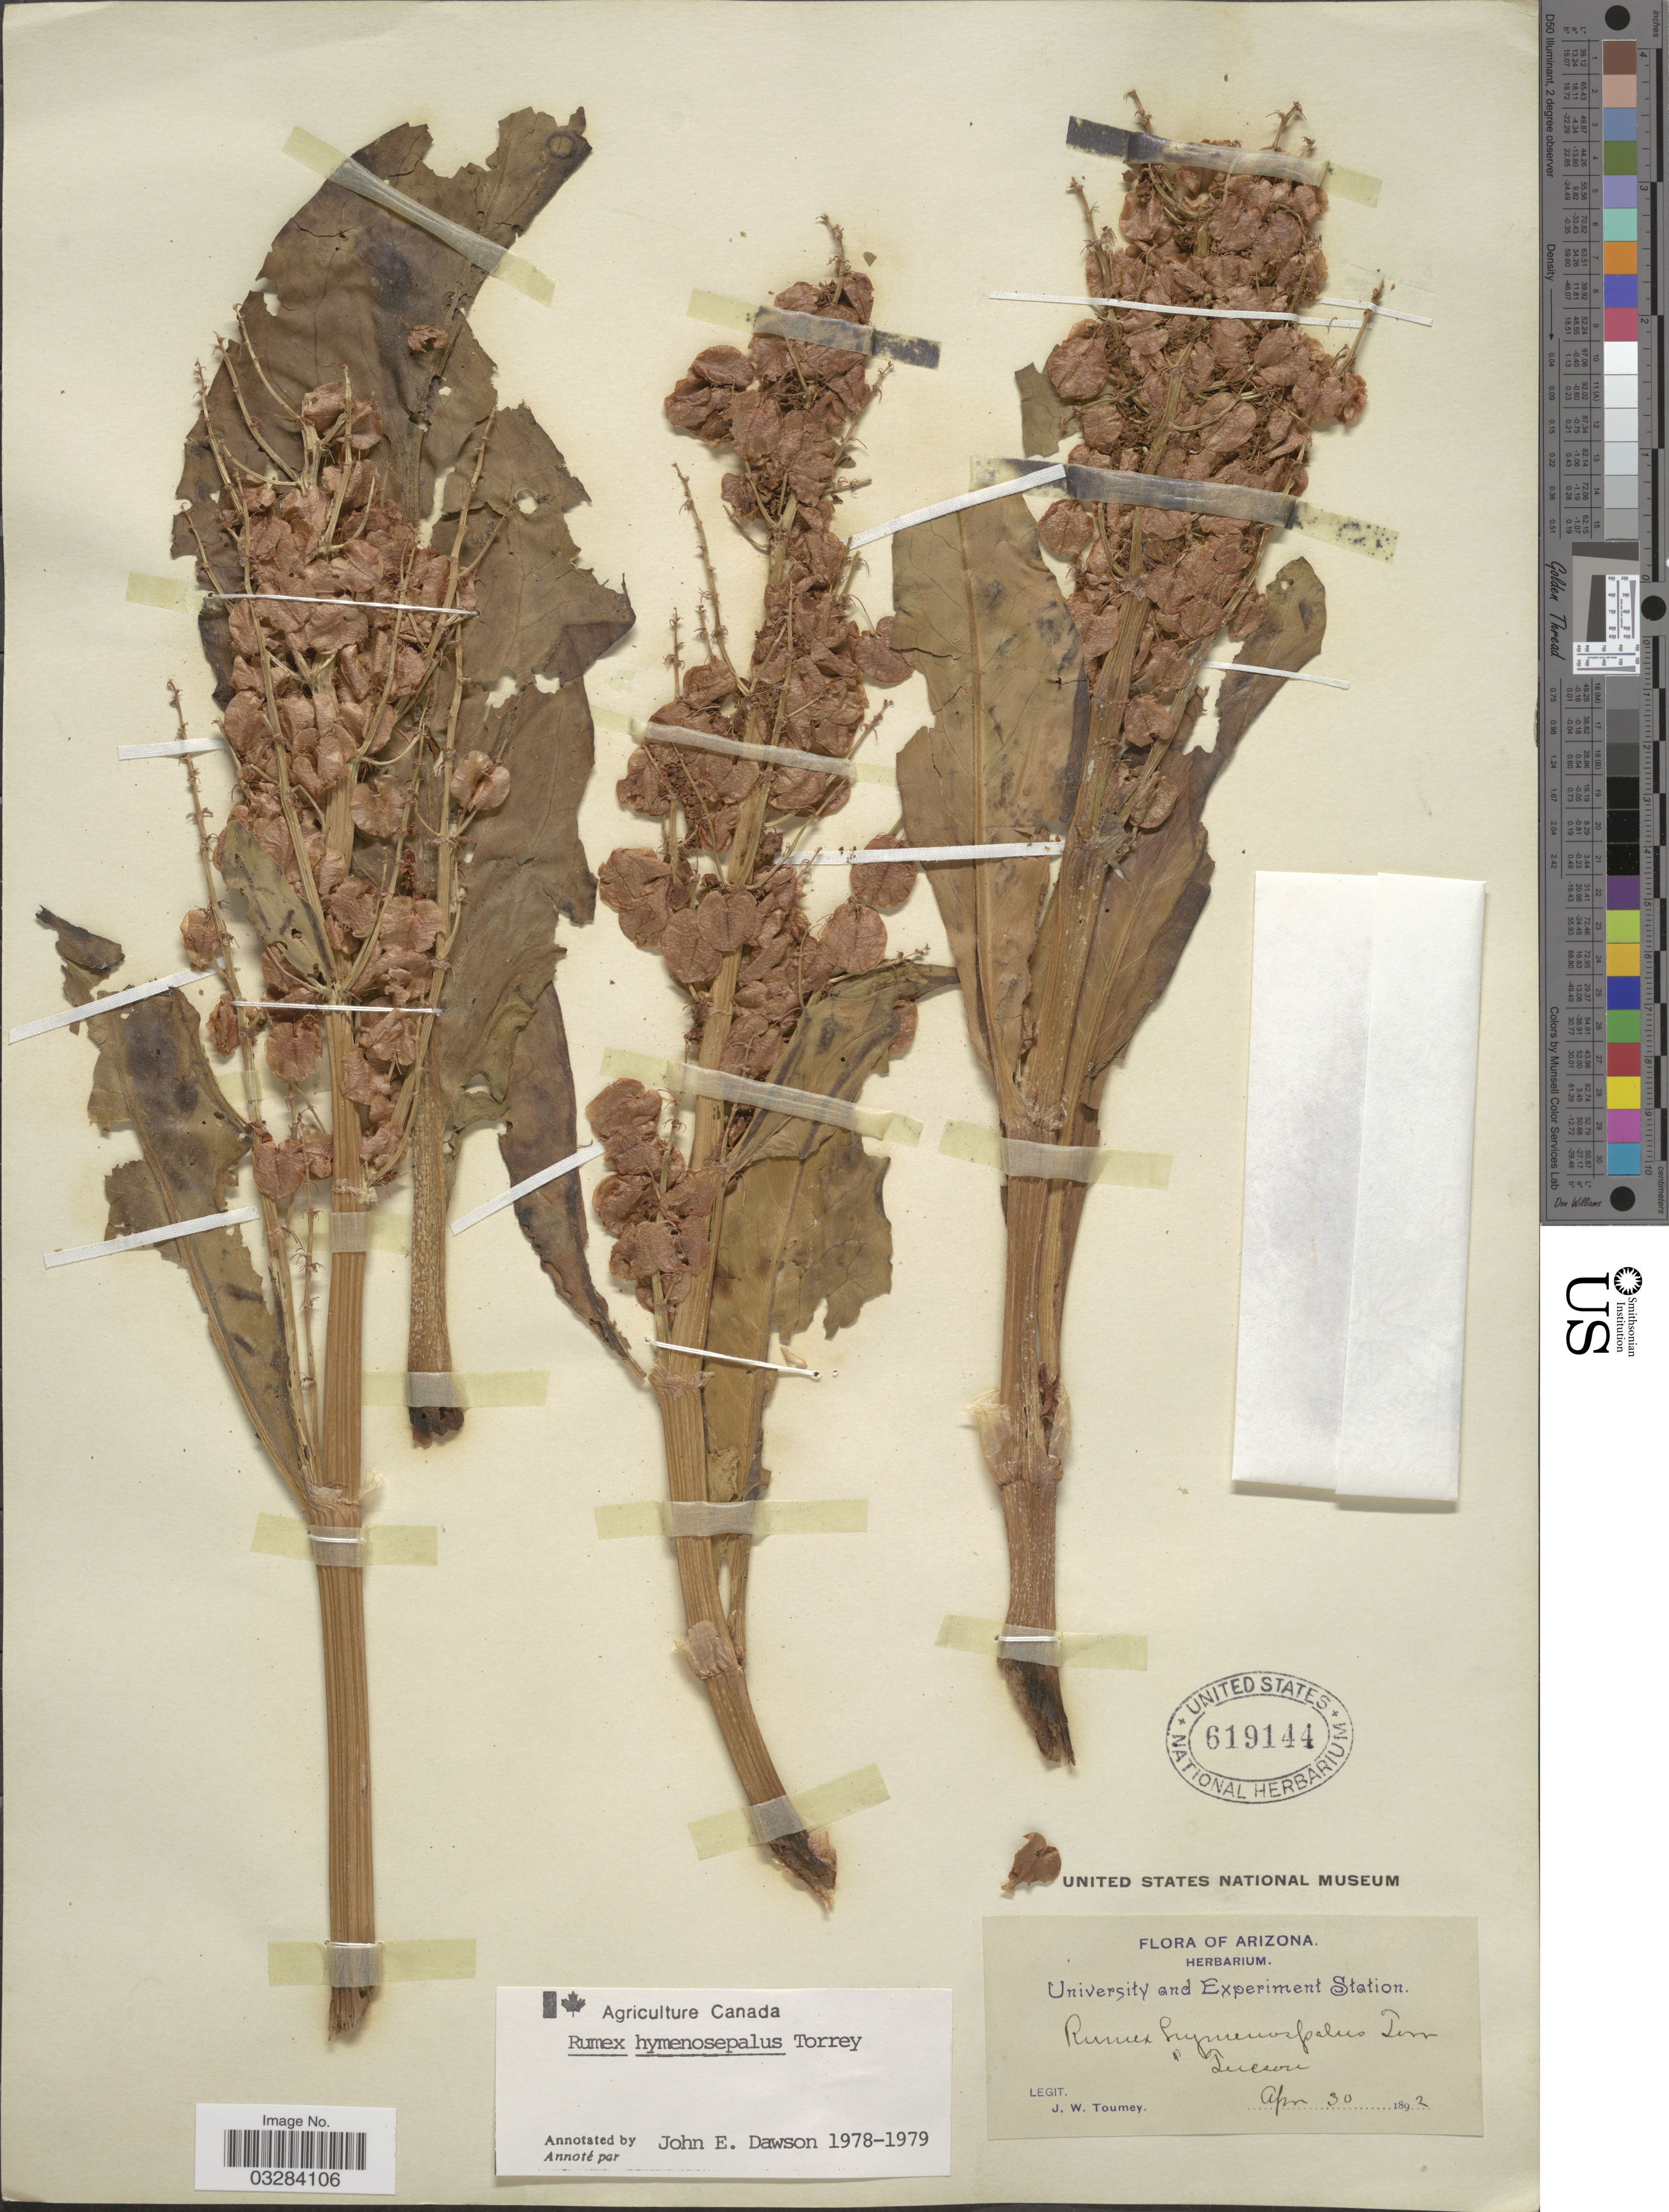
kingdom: Plantae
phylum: Tracheophyta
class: Magnoliopsida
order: Caryophyllales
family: Polygonaceae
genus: Rumex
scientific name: Rumex hymenosepalus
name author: Torr.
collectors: J. W. Toumey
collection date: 1892-04-30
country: United States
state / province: Arizona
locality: Tucson.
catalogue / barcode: US 619144